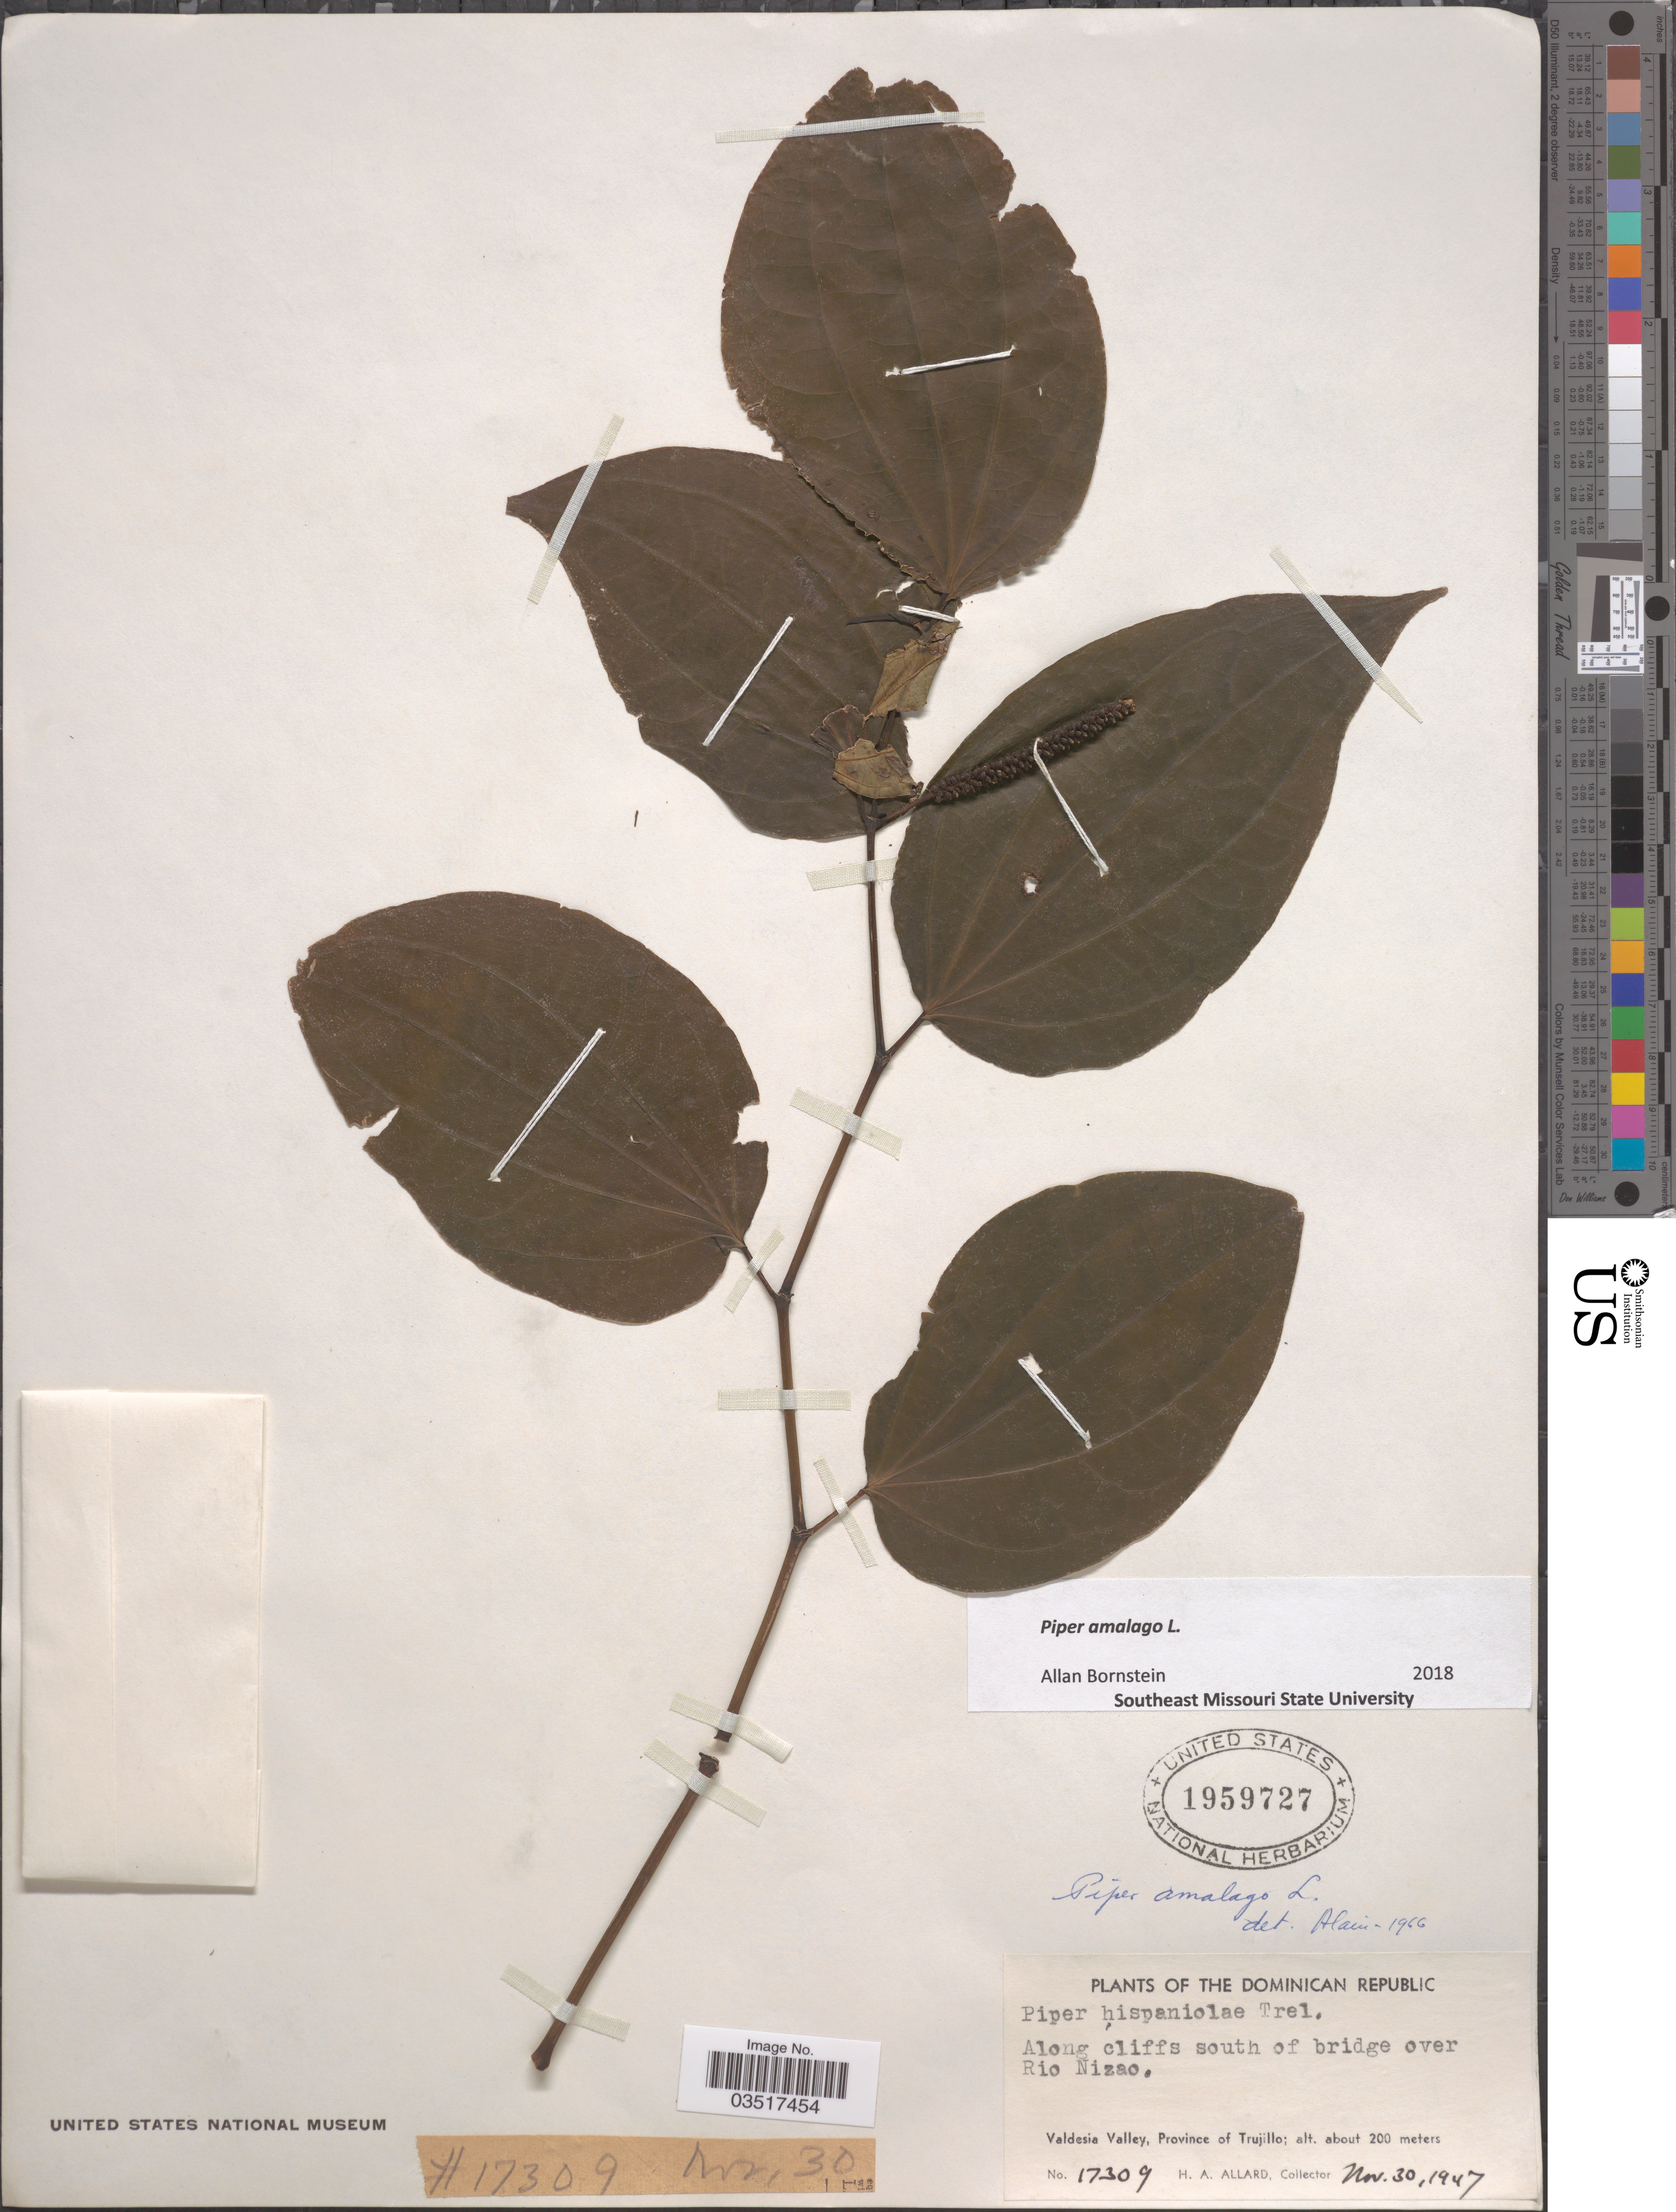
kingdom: Plantae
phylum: Tracheophyta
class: Magnoliopsida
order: Piperales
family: Piperaceae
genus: Piper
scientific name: Piper amalago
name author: L.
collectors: H. A. Allard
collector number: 17309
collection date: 1947-11-30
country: Dominican Republic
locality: Along cliffs south of bridge over Rio Nizao. Valdesia Valley, Province of Trujillo.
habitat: along cliffs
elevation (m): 200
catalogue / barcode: US 1959727